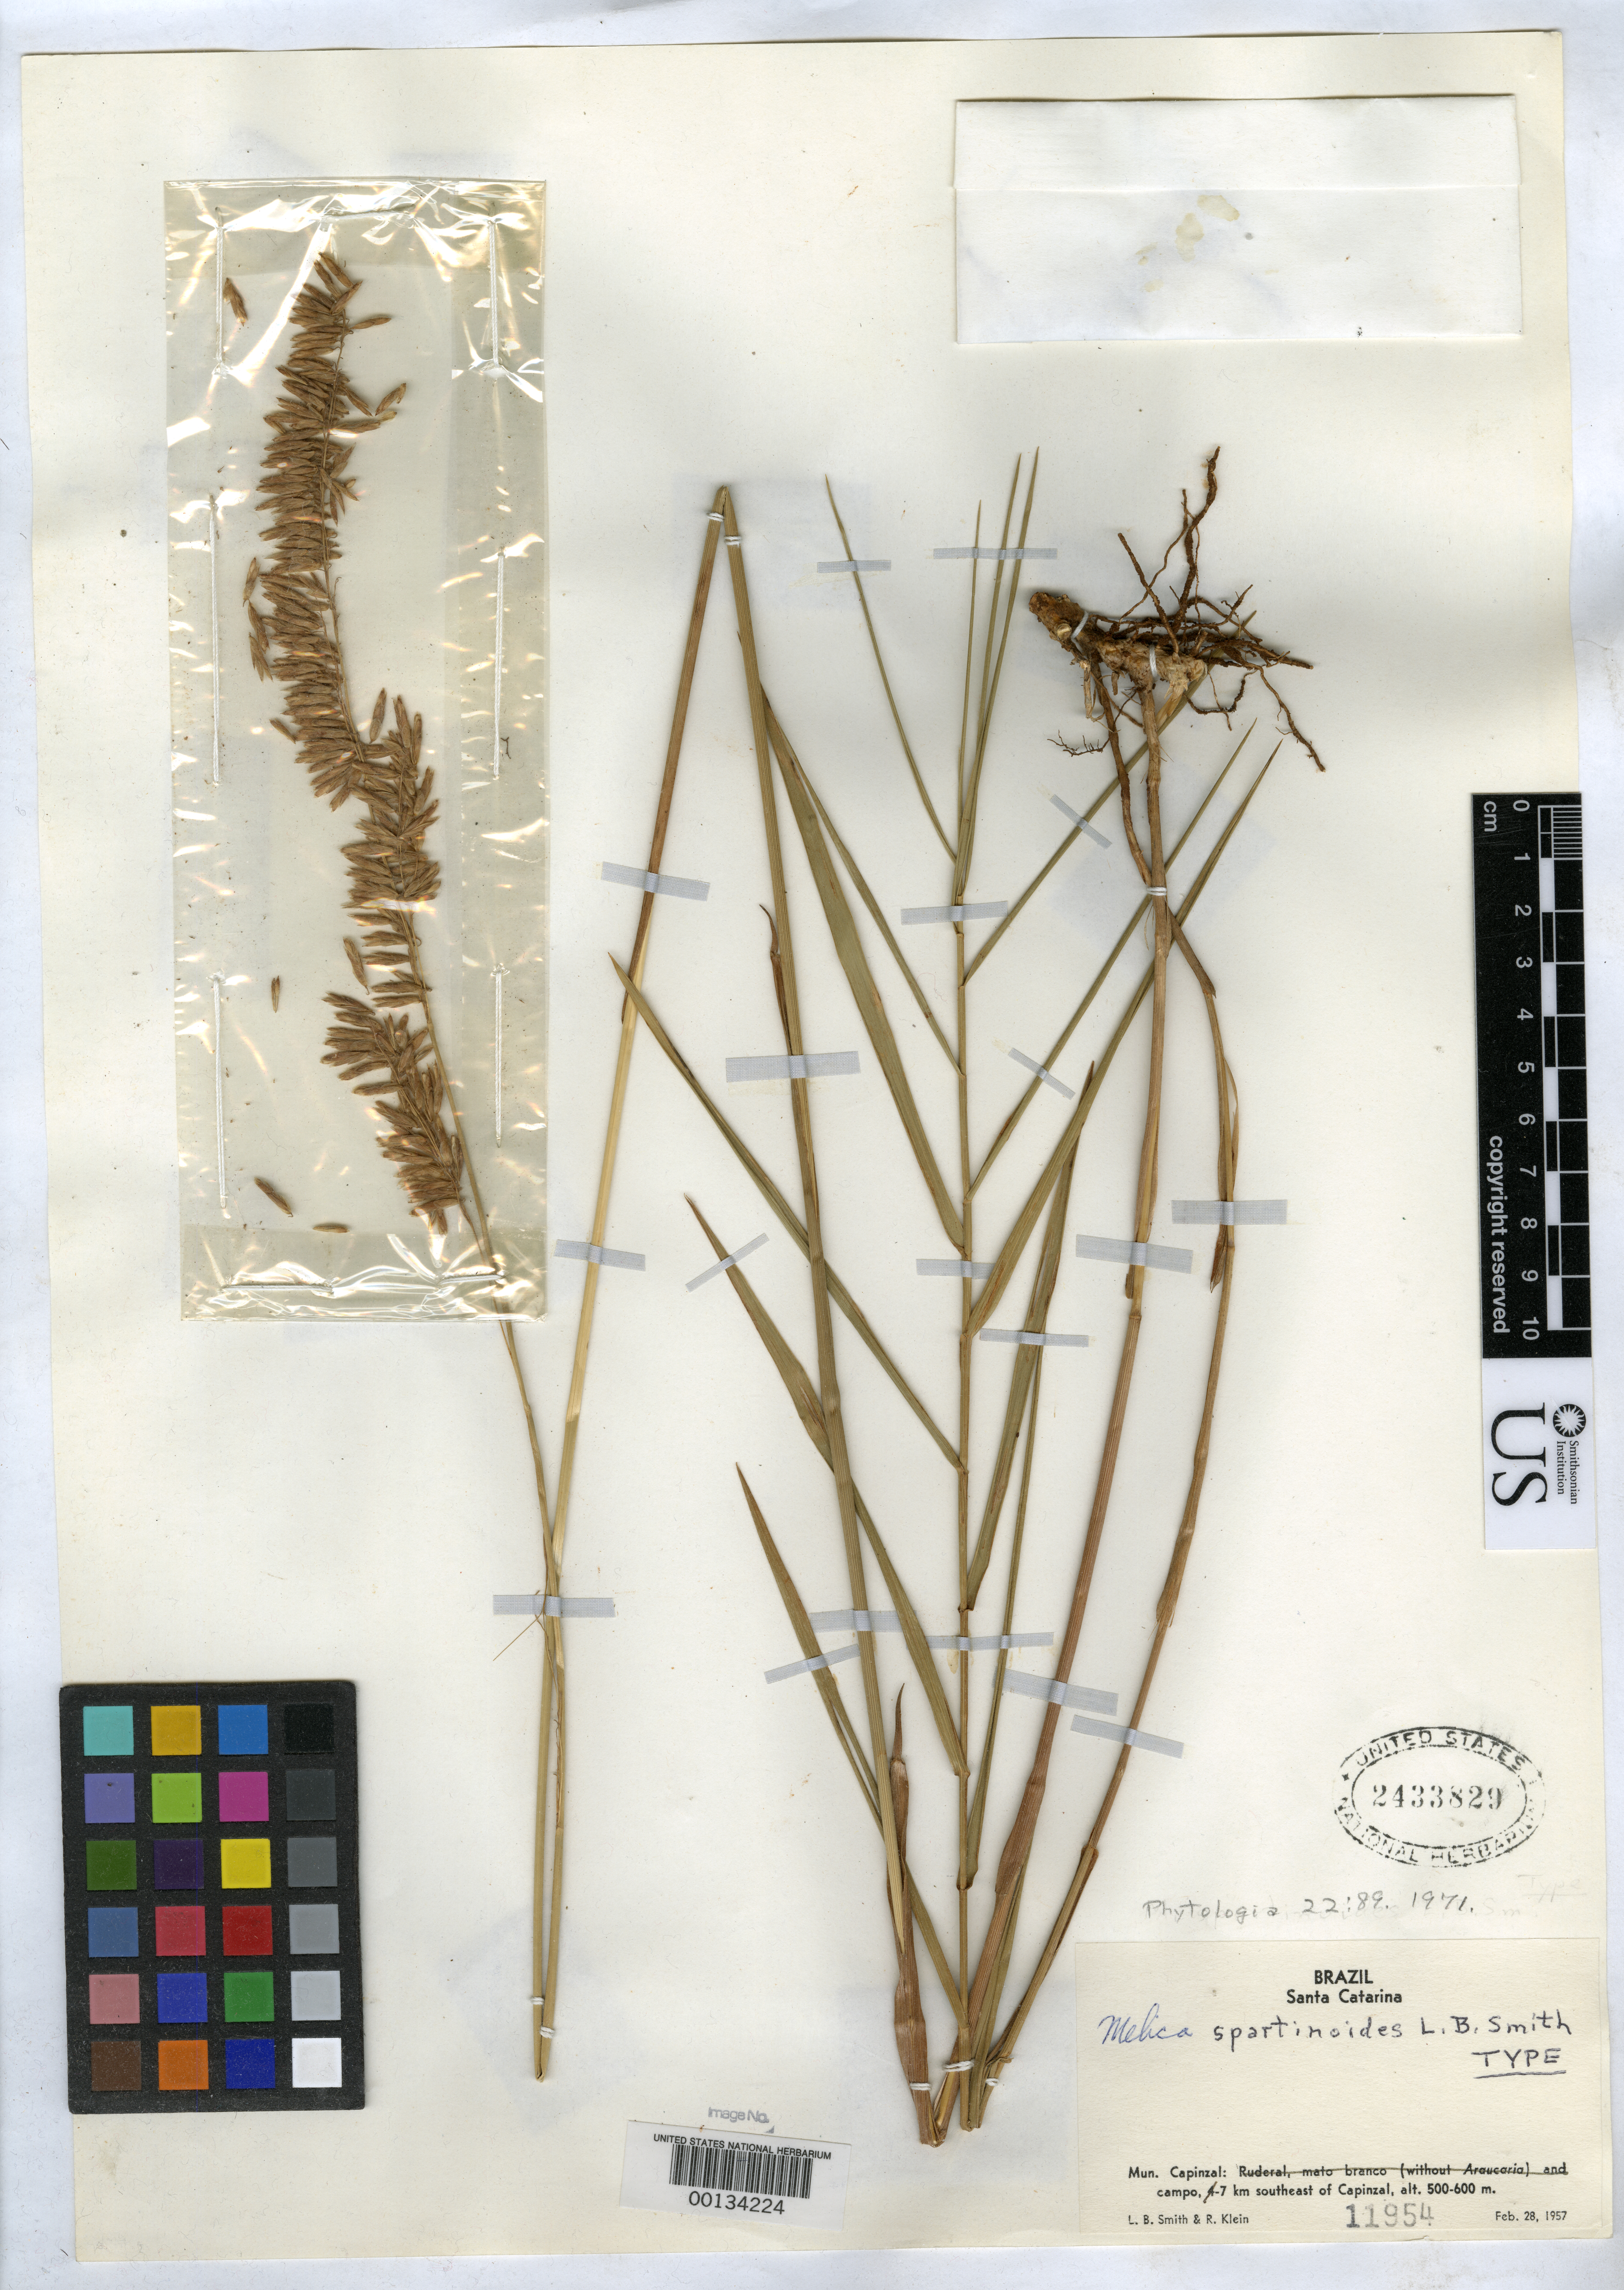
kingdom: Plantae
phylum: Tracheophyta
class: Liliopsida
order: Poales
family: Poaceae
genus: Melica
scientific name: Melica spartinoides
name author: L.B. Sm.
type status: Holotype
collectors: L. Smith & R. M. Klein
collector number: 11954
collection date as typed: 28 Feb 1957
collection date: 1957-02-28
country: Brazil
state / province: Santa Catarina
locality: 7 km SE of Capinzal.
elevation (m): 500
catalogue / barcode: US 2433829